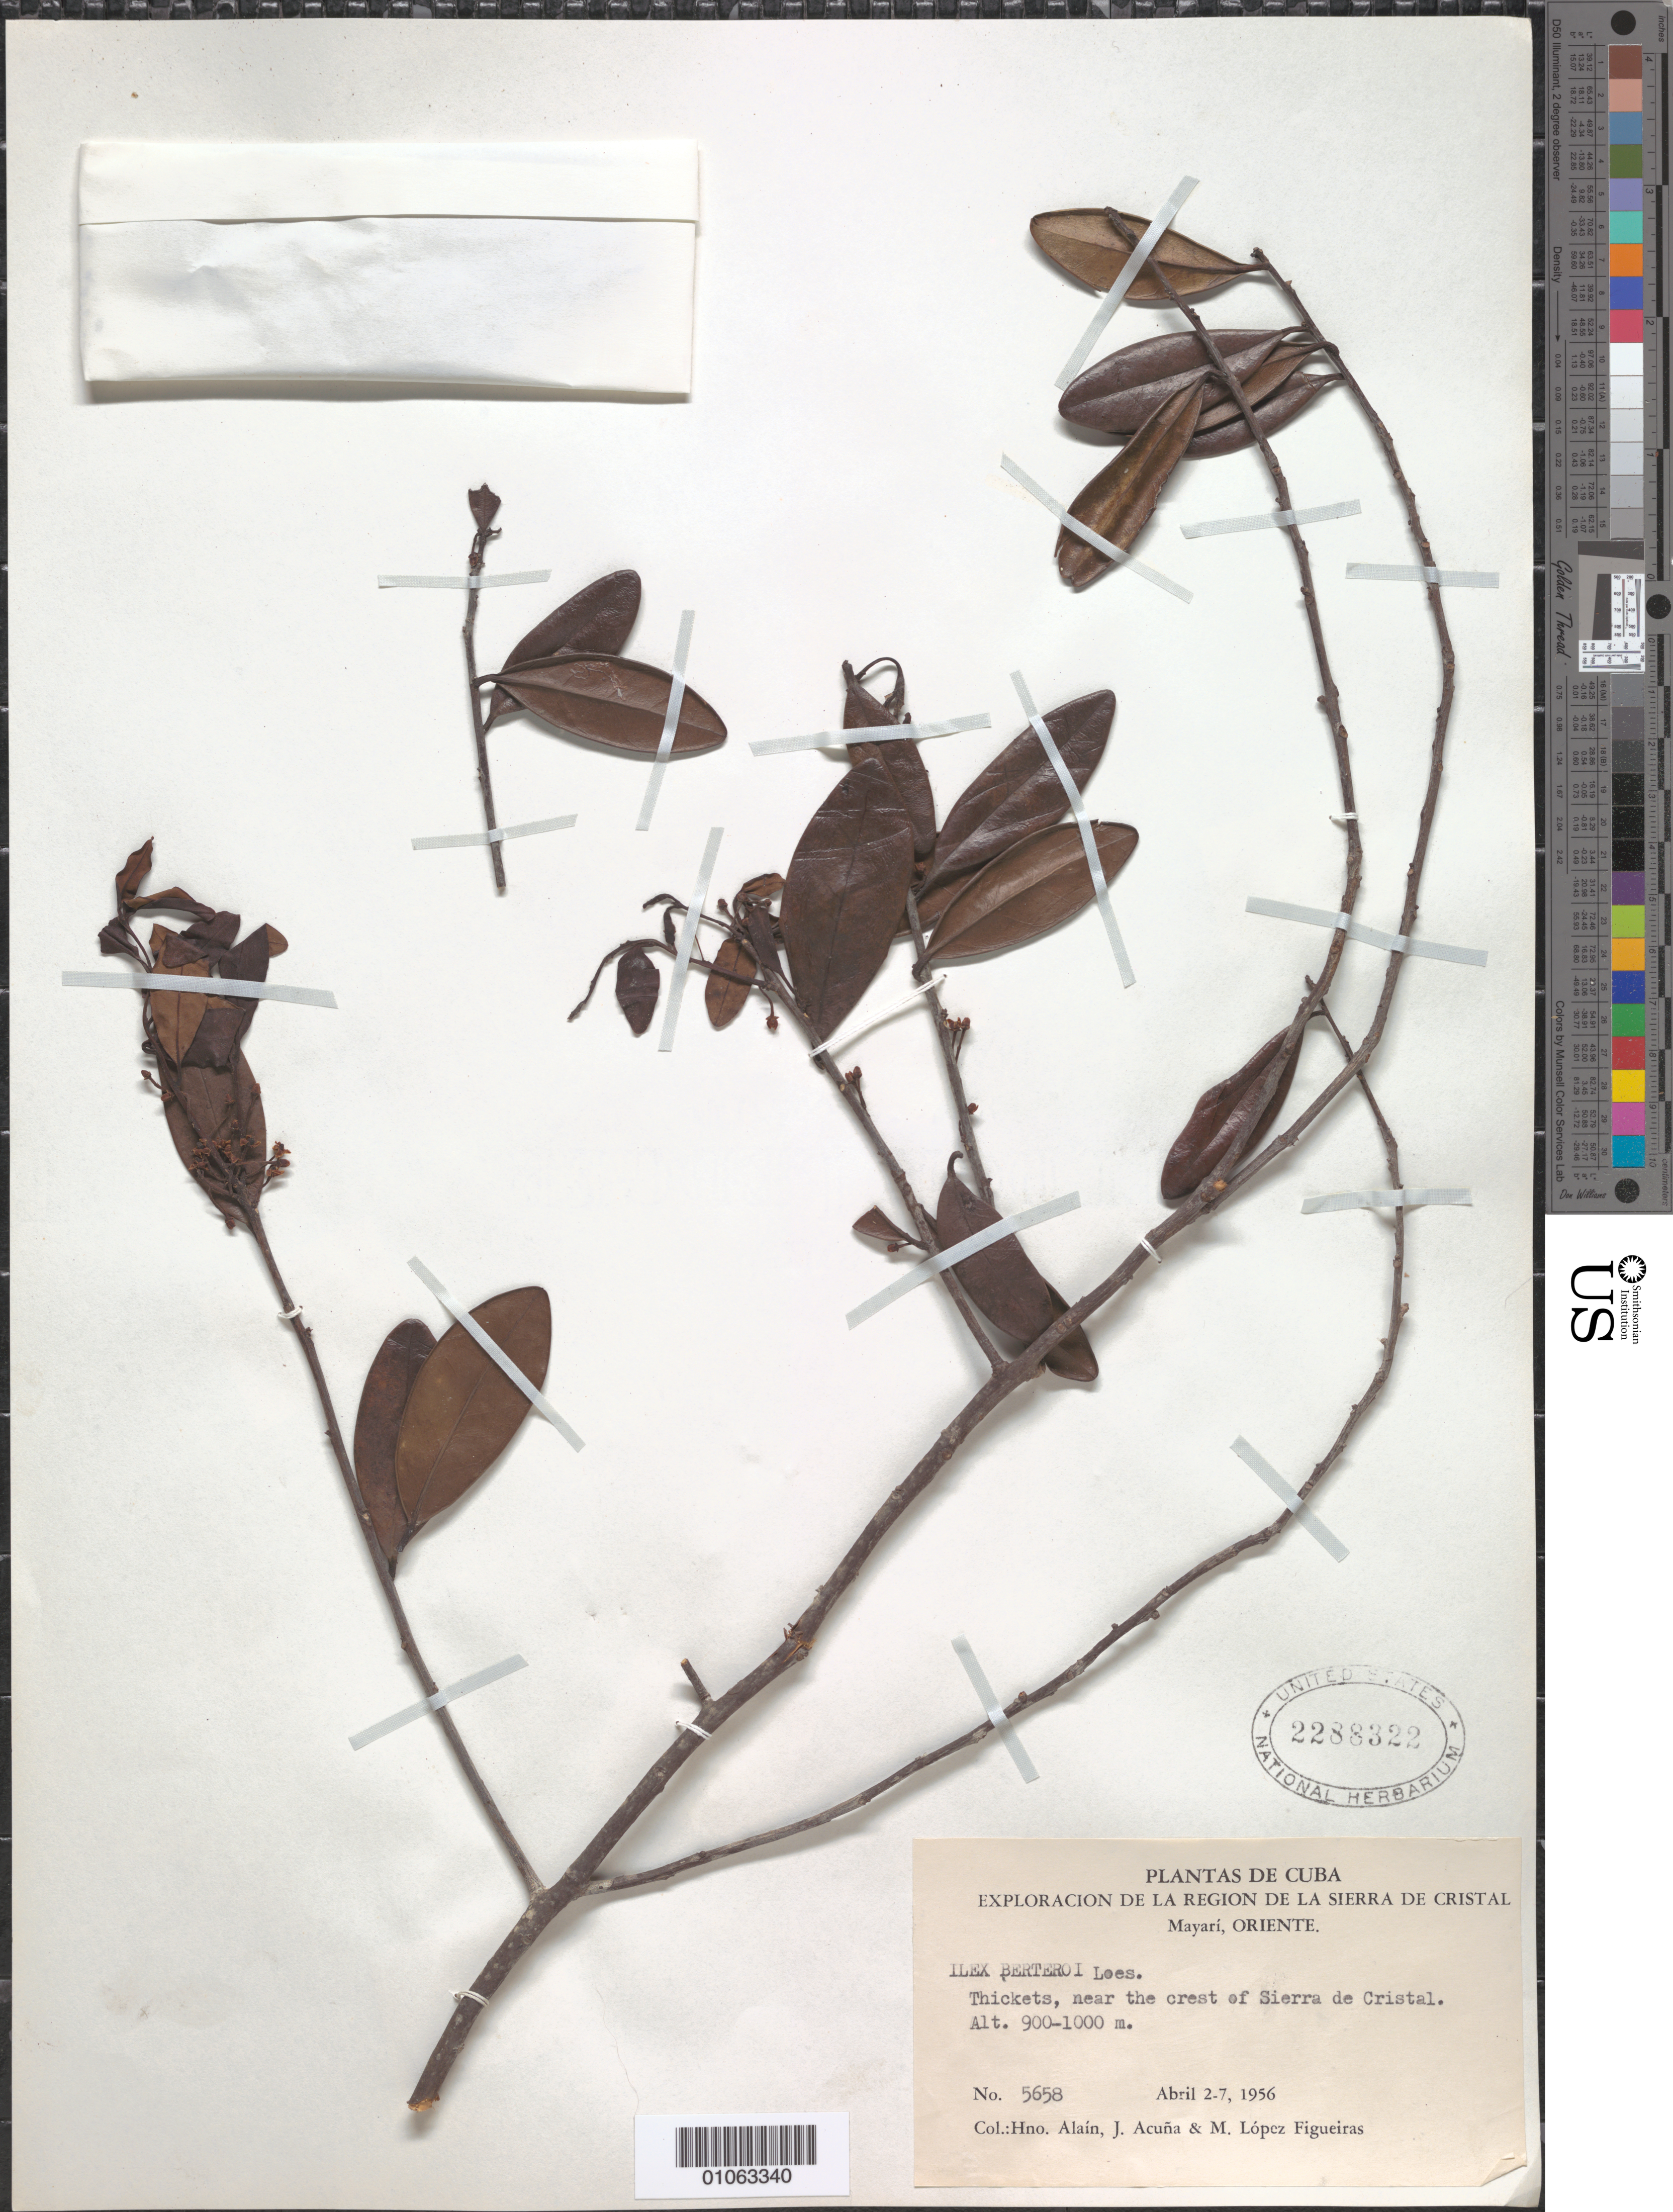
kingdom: Plantae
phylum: Tracheophyta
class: Magnoliopsida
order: Aquifoliales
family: Aquifoliaceae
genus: Ilex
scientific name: Ilex berteroi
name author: Loes.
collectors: A. H. Liogier, J. Acuña & M. López Figueiras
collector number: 5658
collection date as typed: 02 Apr 1956 to 07 Apr 1956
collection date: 1956-04-02/1956-04-07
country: Cuba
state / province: Oriente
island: Cuba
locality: Thickets, near the crest of Sierra de Cristal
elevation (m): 274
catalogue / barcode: US 2288322